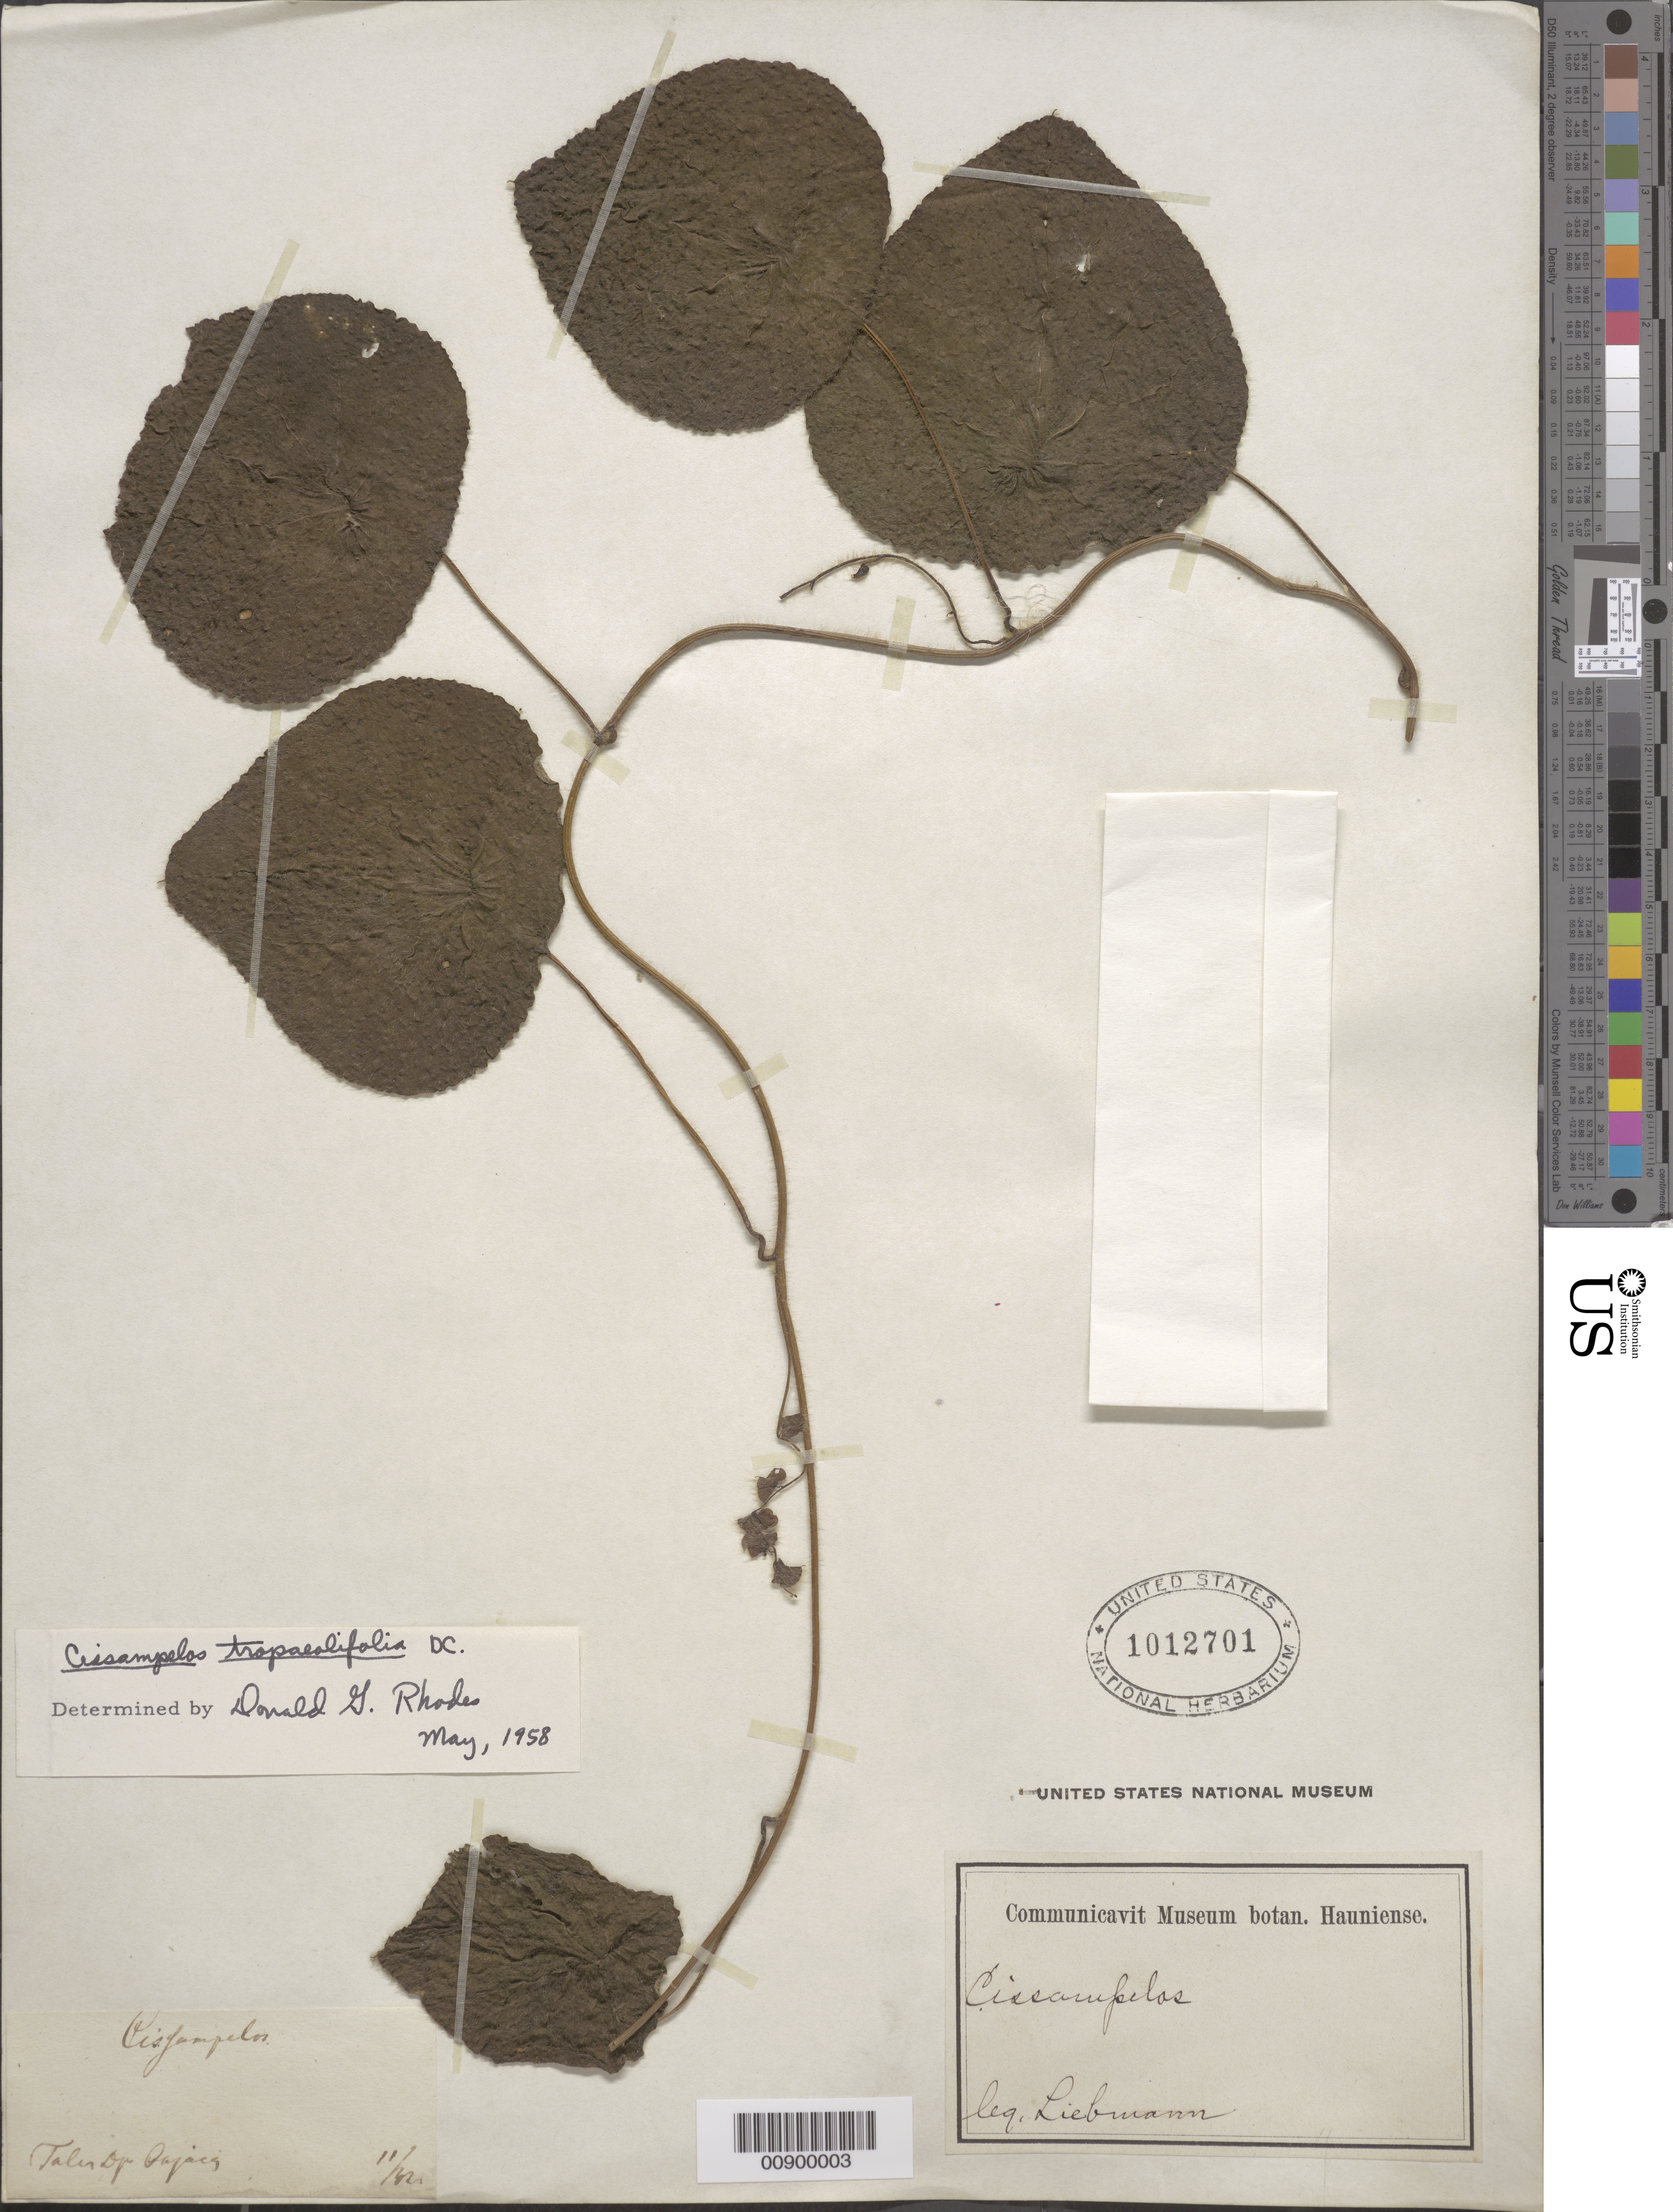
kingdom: Plantae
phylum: Tracheophyta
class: Magnoliopsida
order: Ranunculales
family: Menispermaceae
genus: Cissampelos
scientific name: Cissampelos tropaeolifolia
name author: DC.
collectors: F. M. Liebmann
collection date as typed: Nov 1842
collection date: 1842-11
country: Mexico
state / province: Oaxaca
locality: Talea Dp. Oajaca [sic]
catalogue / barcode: US 1012701